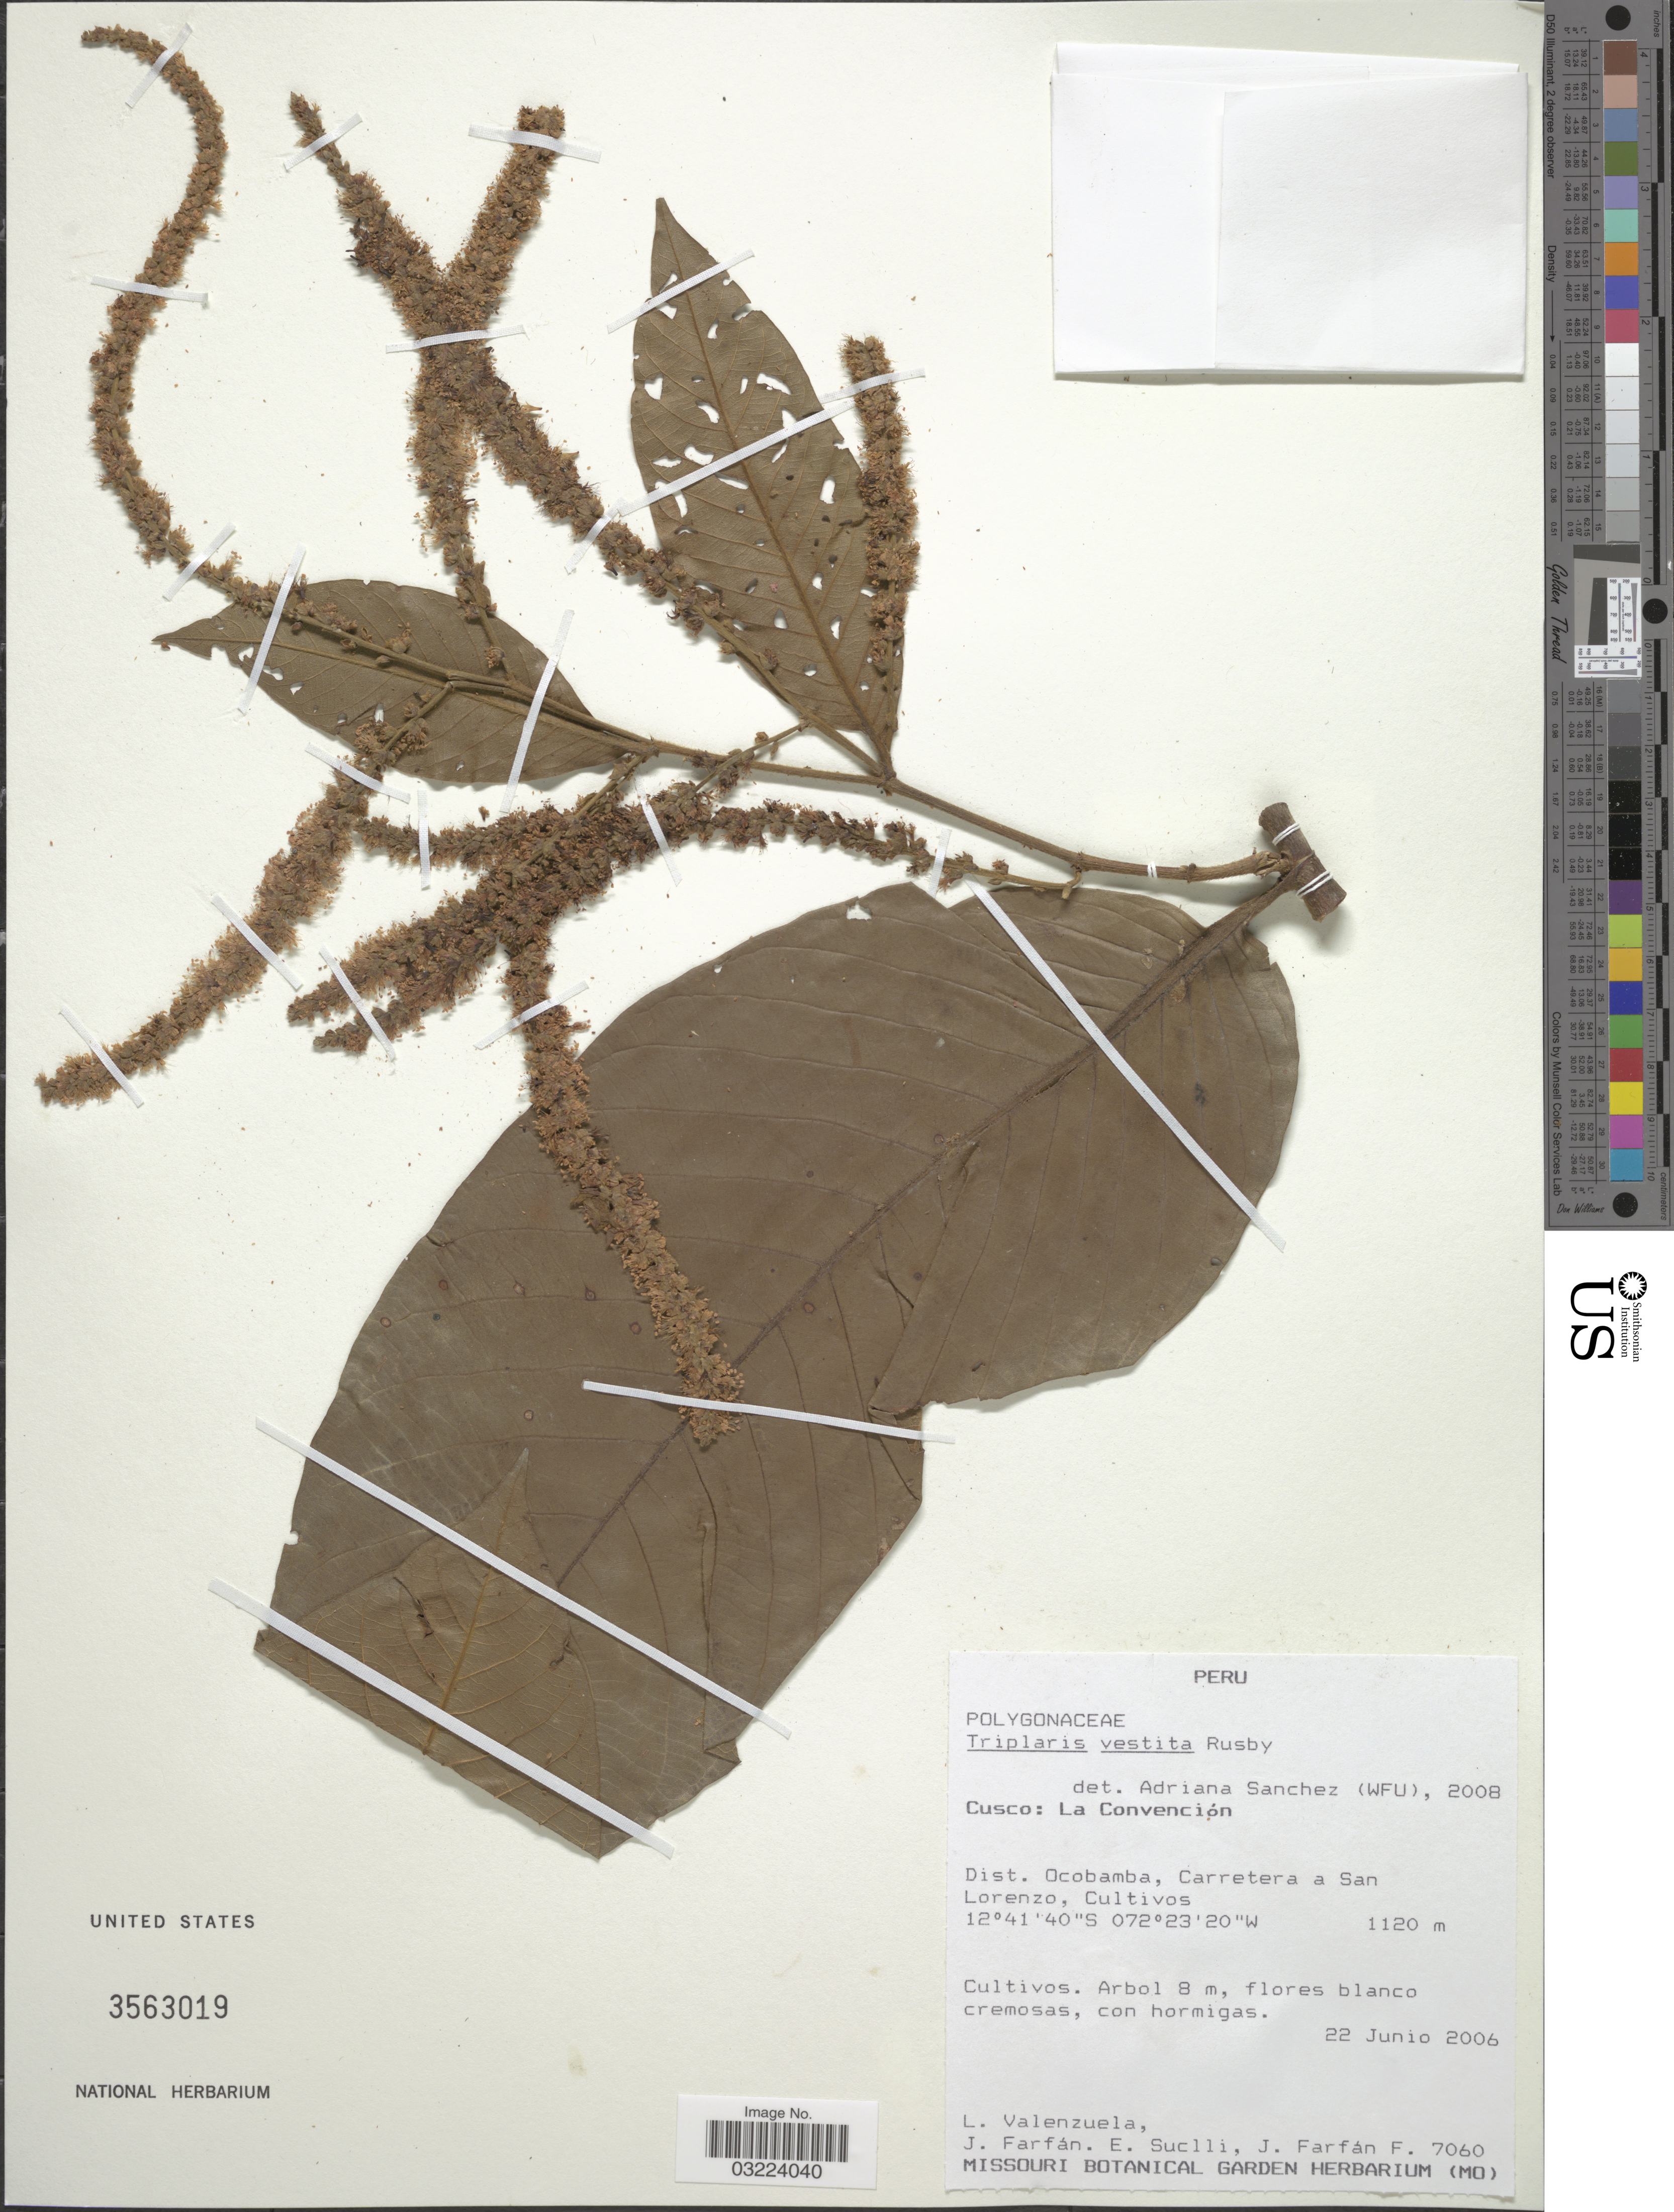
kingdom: Plantae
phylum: Tracheophyta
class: Magnoliopsida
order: Caryophyllales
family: Polygonaceae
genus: Triplaris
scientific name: Triplaris vestita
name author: Rusby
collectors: L. Valenzuela, J. Farfán, E. Suclli & J. Farfán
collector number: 7060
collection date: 2006-06-22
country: Peru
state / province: Cusco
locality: La Convención, Dist. Ocobamba, Carretera a San Lorenzo, Cultivos.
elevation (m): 1120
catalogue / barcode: US 3563019